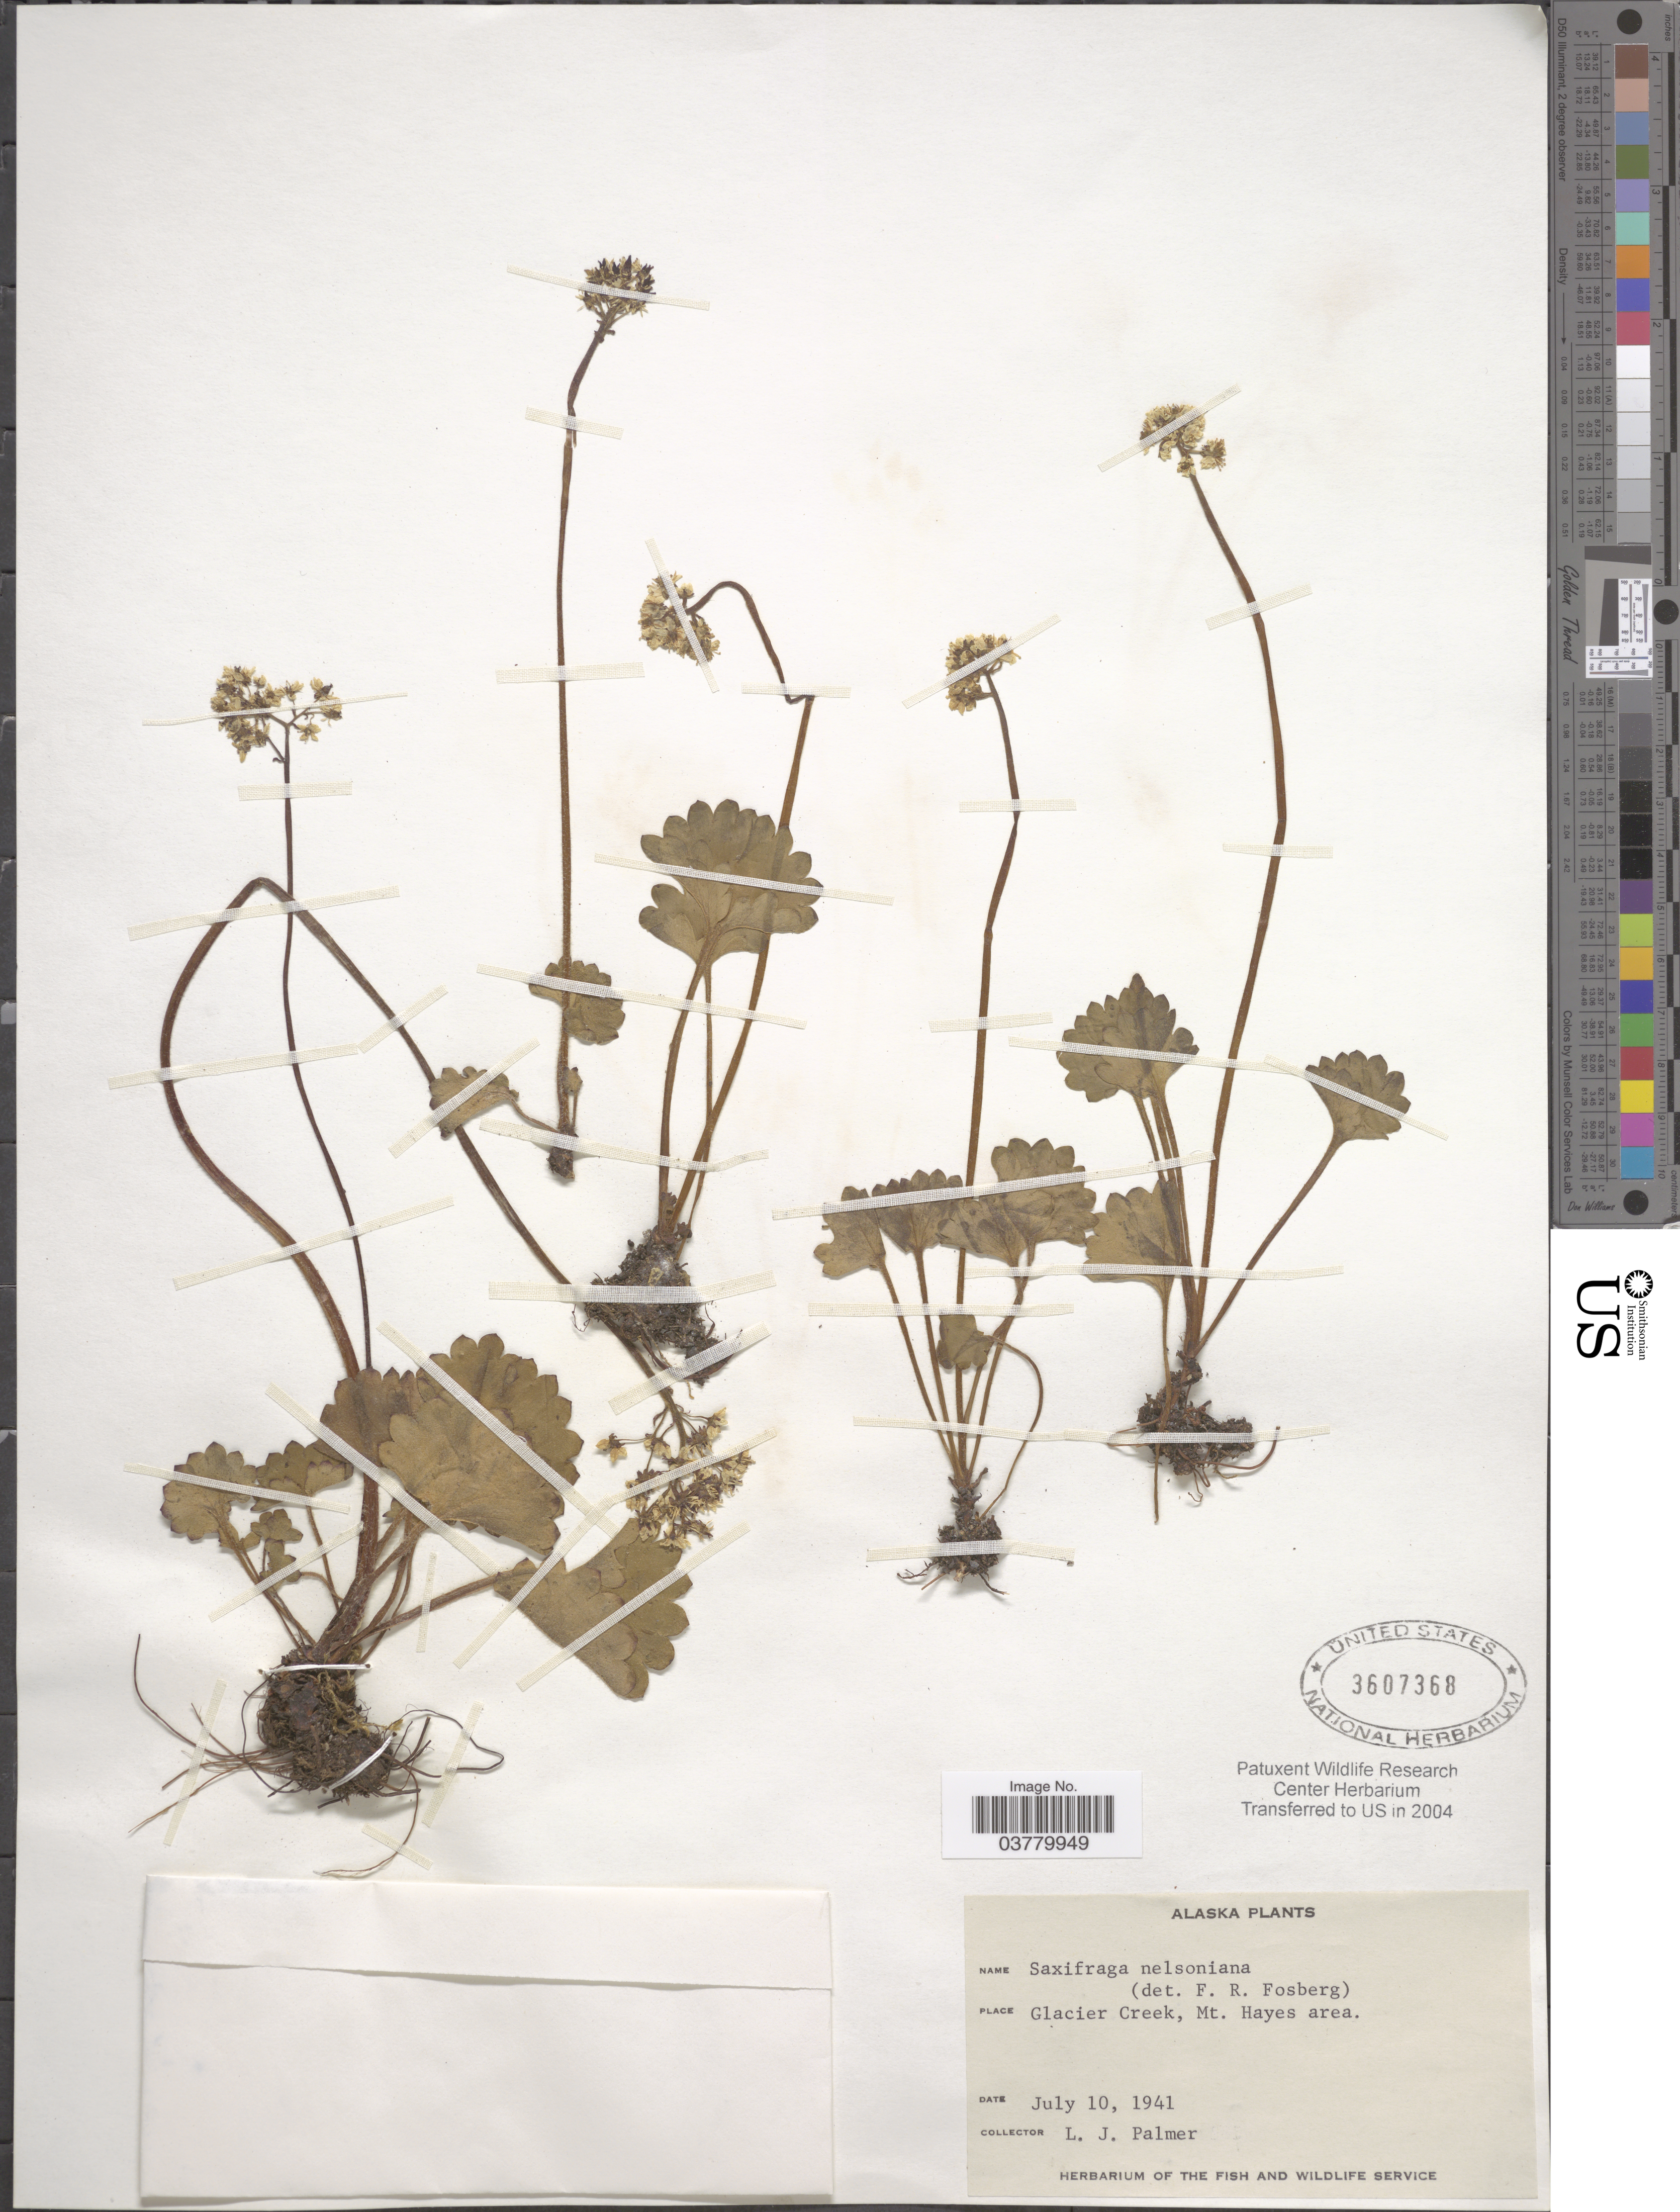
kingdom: Plantae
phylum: Tracheophyta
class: Magnoliopsida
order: Saxifragales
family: Saxifragaceae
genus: Micranthes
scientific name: Micranthes nelsoniana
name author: (D. Don) Small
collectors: L. J. Palmer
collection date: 1941-07-10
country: United States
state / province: Alaska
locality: Glacier Creek, Mt. Hayes area.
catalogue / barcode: US 3607368